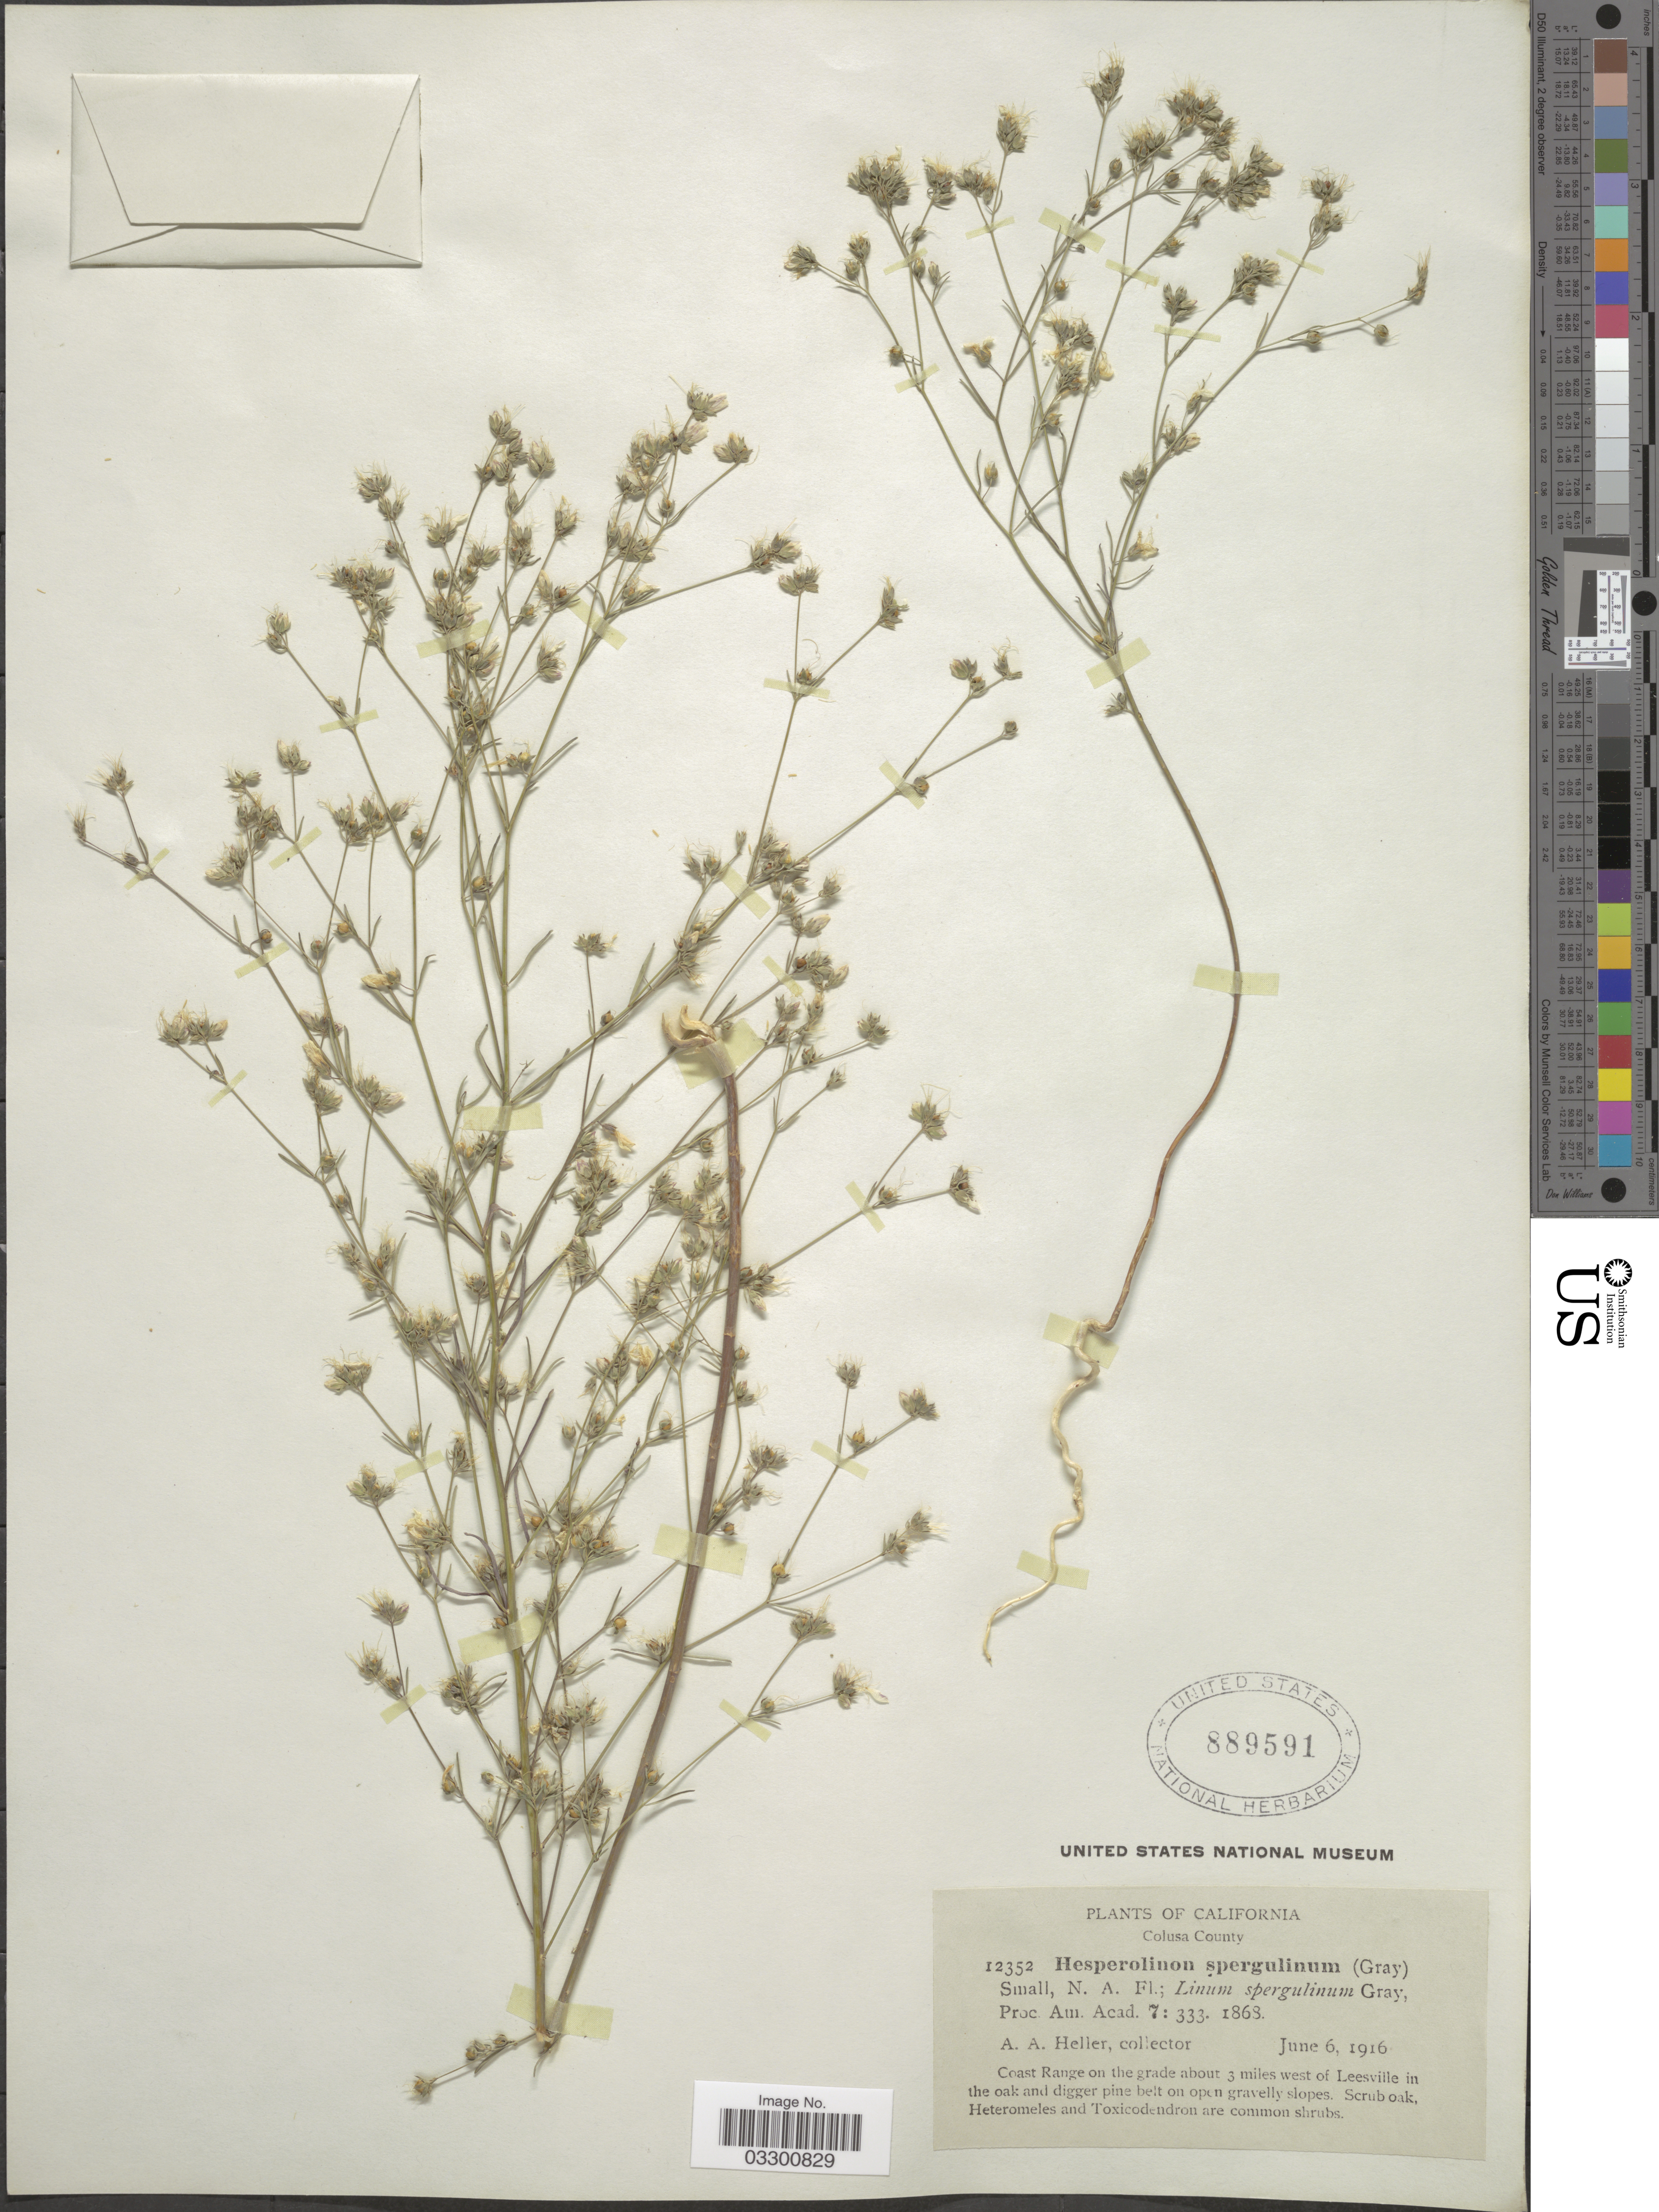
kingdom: Plantae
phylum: Tracheophyta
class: Magnoliopsida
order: Malpighiales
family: Linaceae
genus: Linum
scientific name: Linum californicum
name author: Benth.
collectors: A. A. Heller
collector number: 12352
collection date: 1916-06-06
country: United States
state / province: California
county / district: Colusa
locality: Colusa County, Coast Range on the grade about 3 miles west of Leesville in the oak and digger pine belt on open gravelly slopes.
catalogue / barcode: US 889591